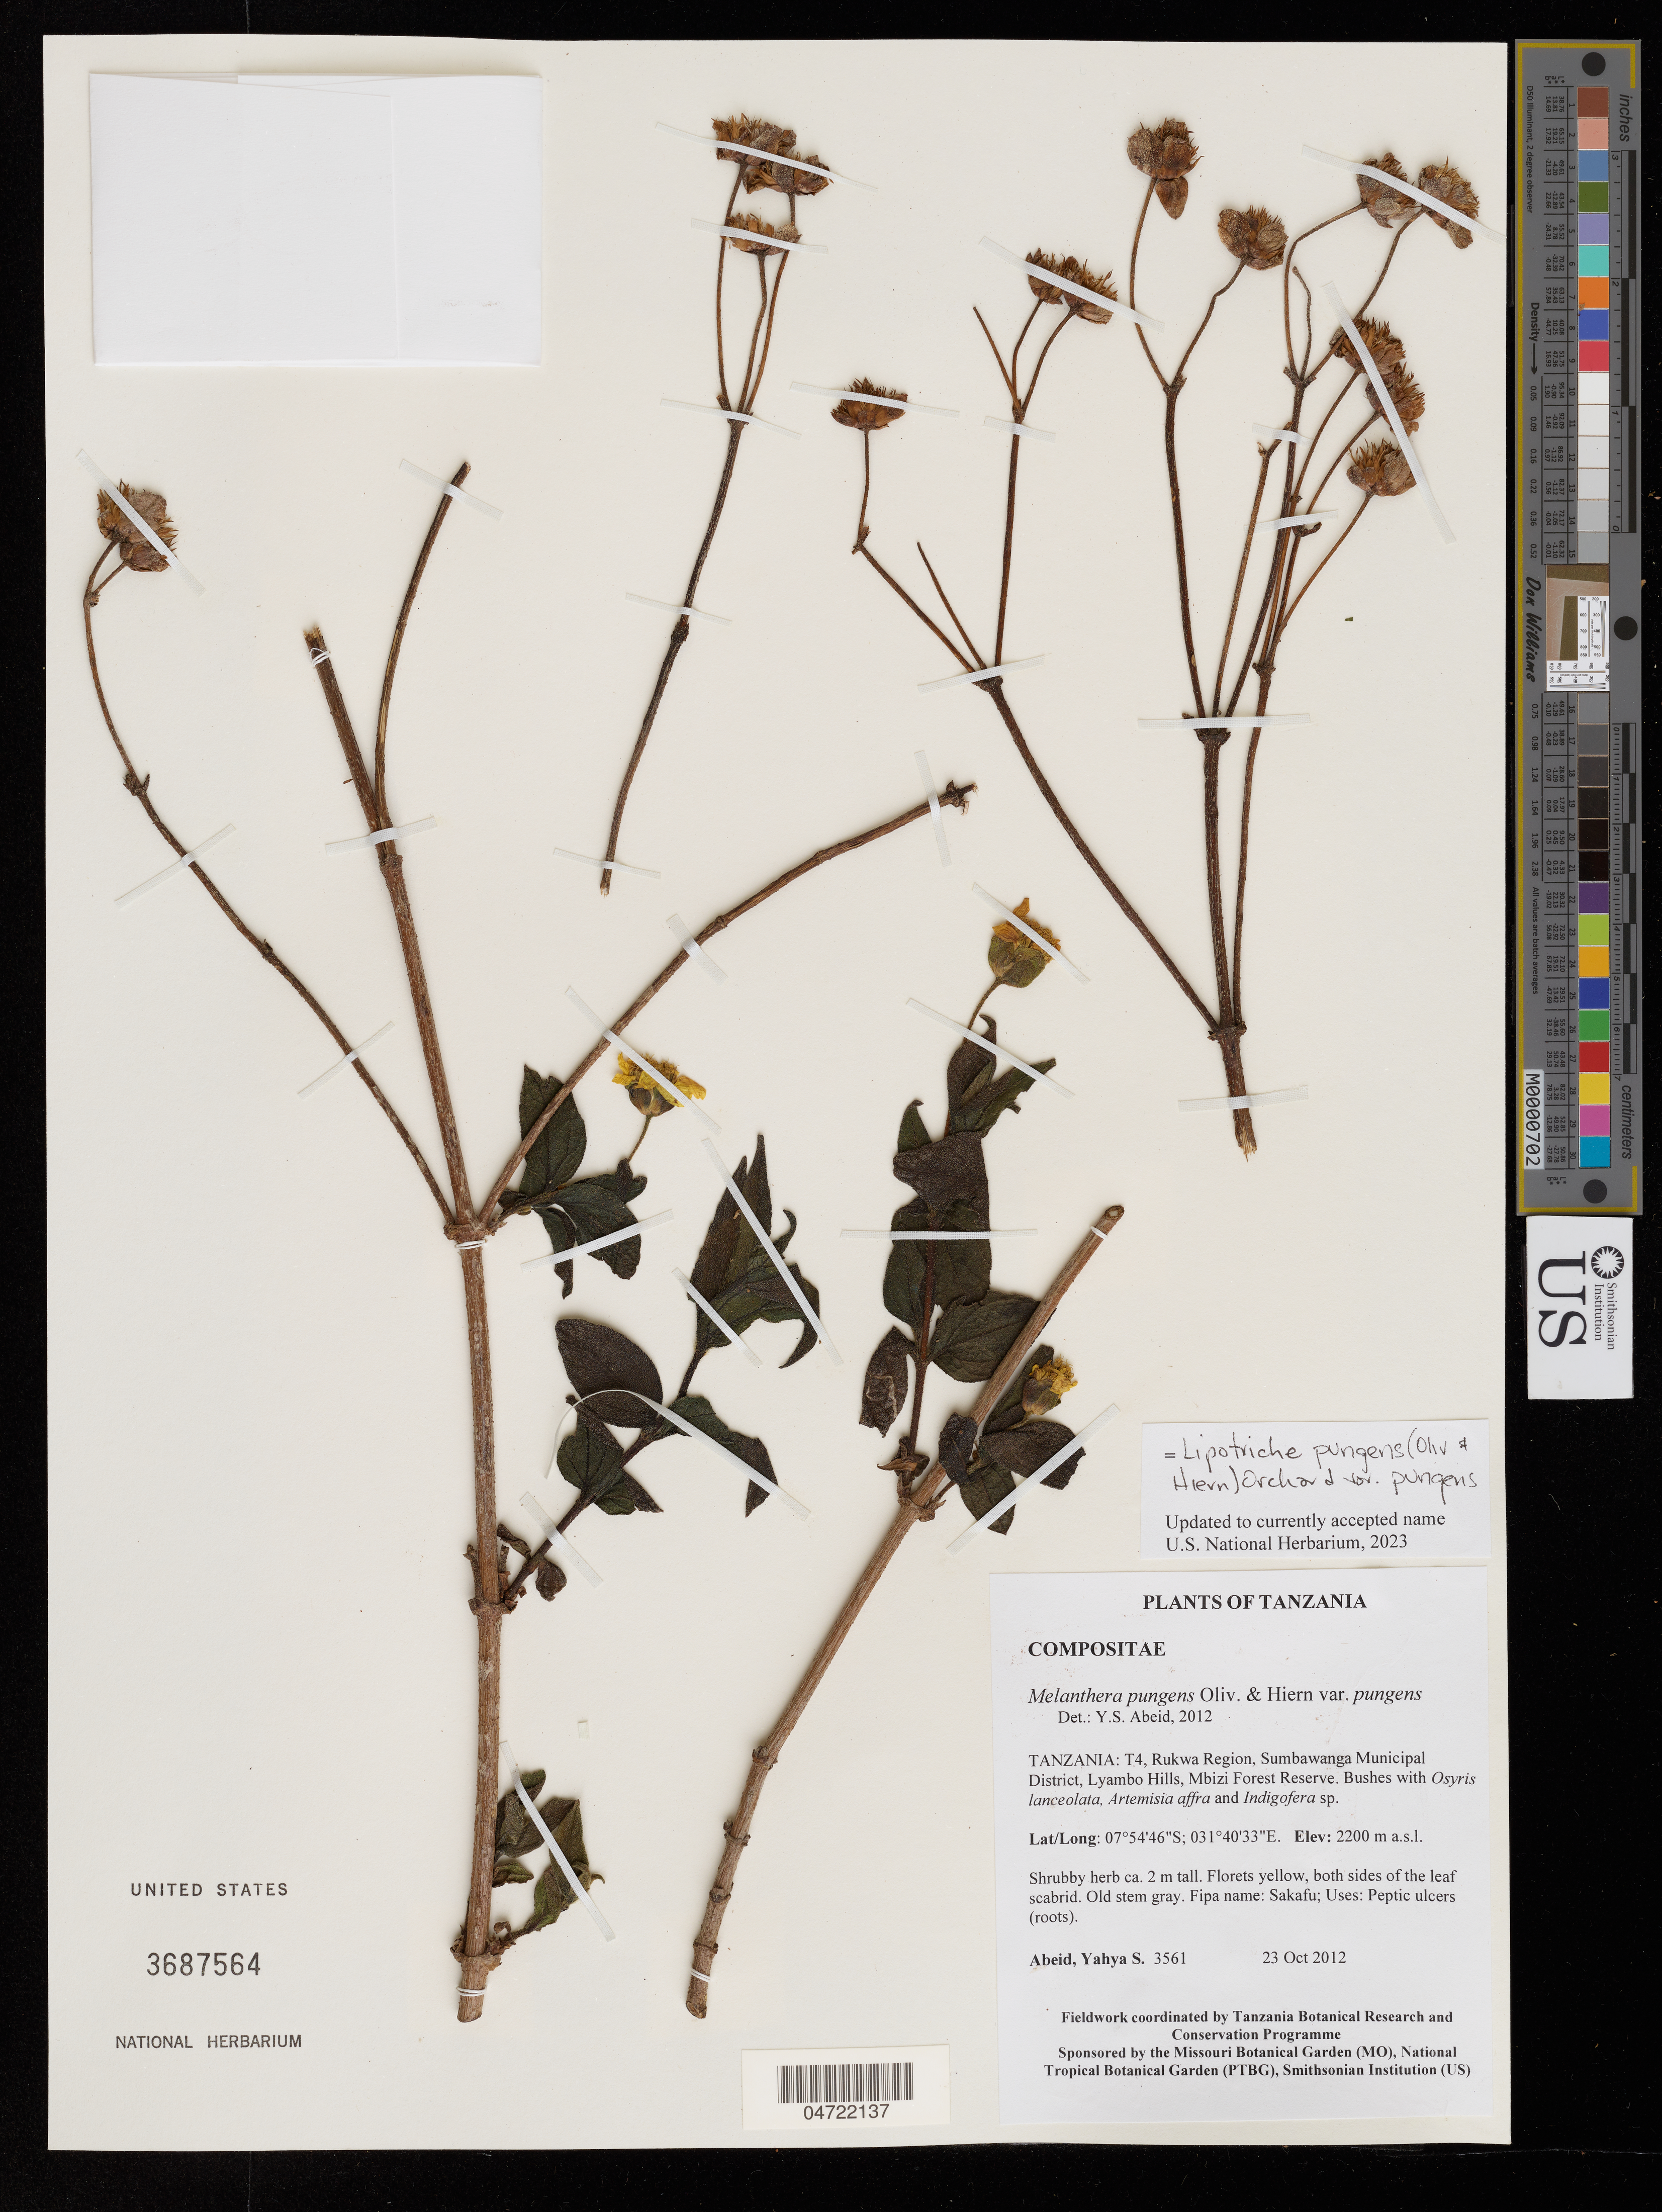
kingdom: Plantae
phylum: Tracheophyta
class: Magnoliopsida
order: Asterales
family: Asteraceae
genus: Lipotriche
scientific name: Lipotriche pungens var. pungens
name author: (Oliv. & Hiern) Orchard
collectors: Y. Abeid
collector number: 3561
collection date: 2012-10-23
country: Tanzania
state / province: Rukwa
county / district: Sumbawanga Municipal District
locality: Lyambo Hills, Mbizi Forest Reserve.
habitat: Bushes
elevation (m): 671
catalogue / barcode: US 3687564